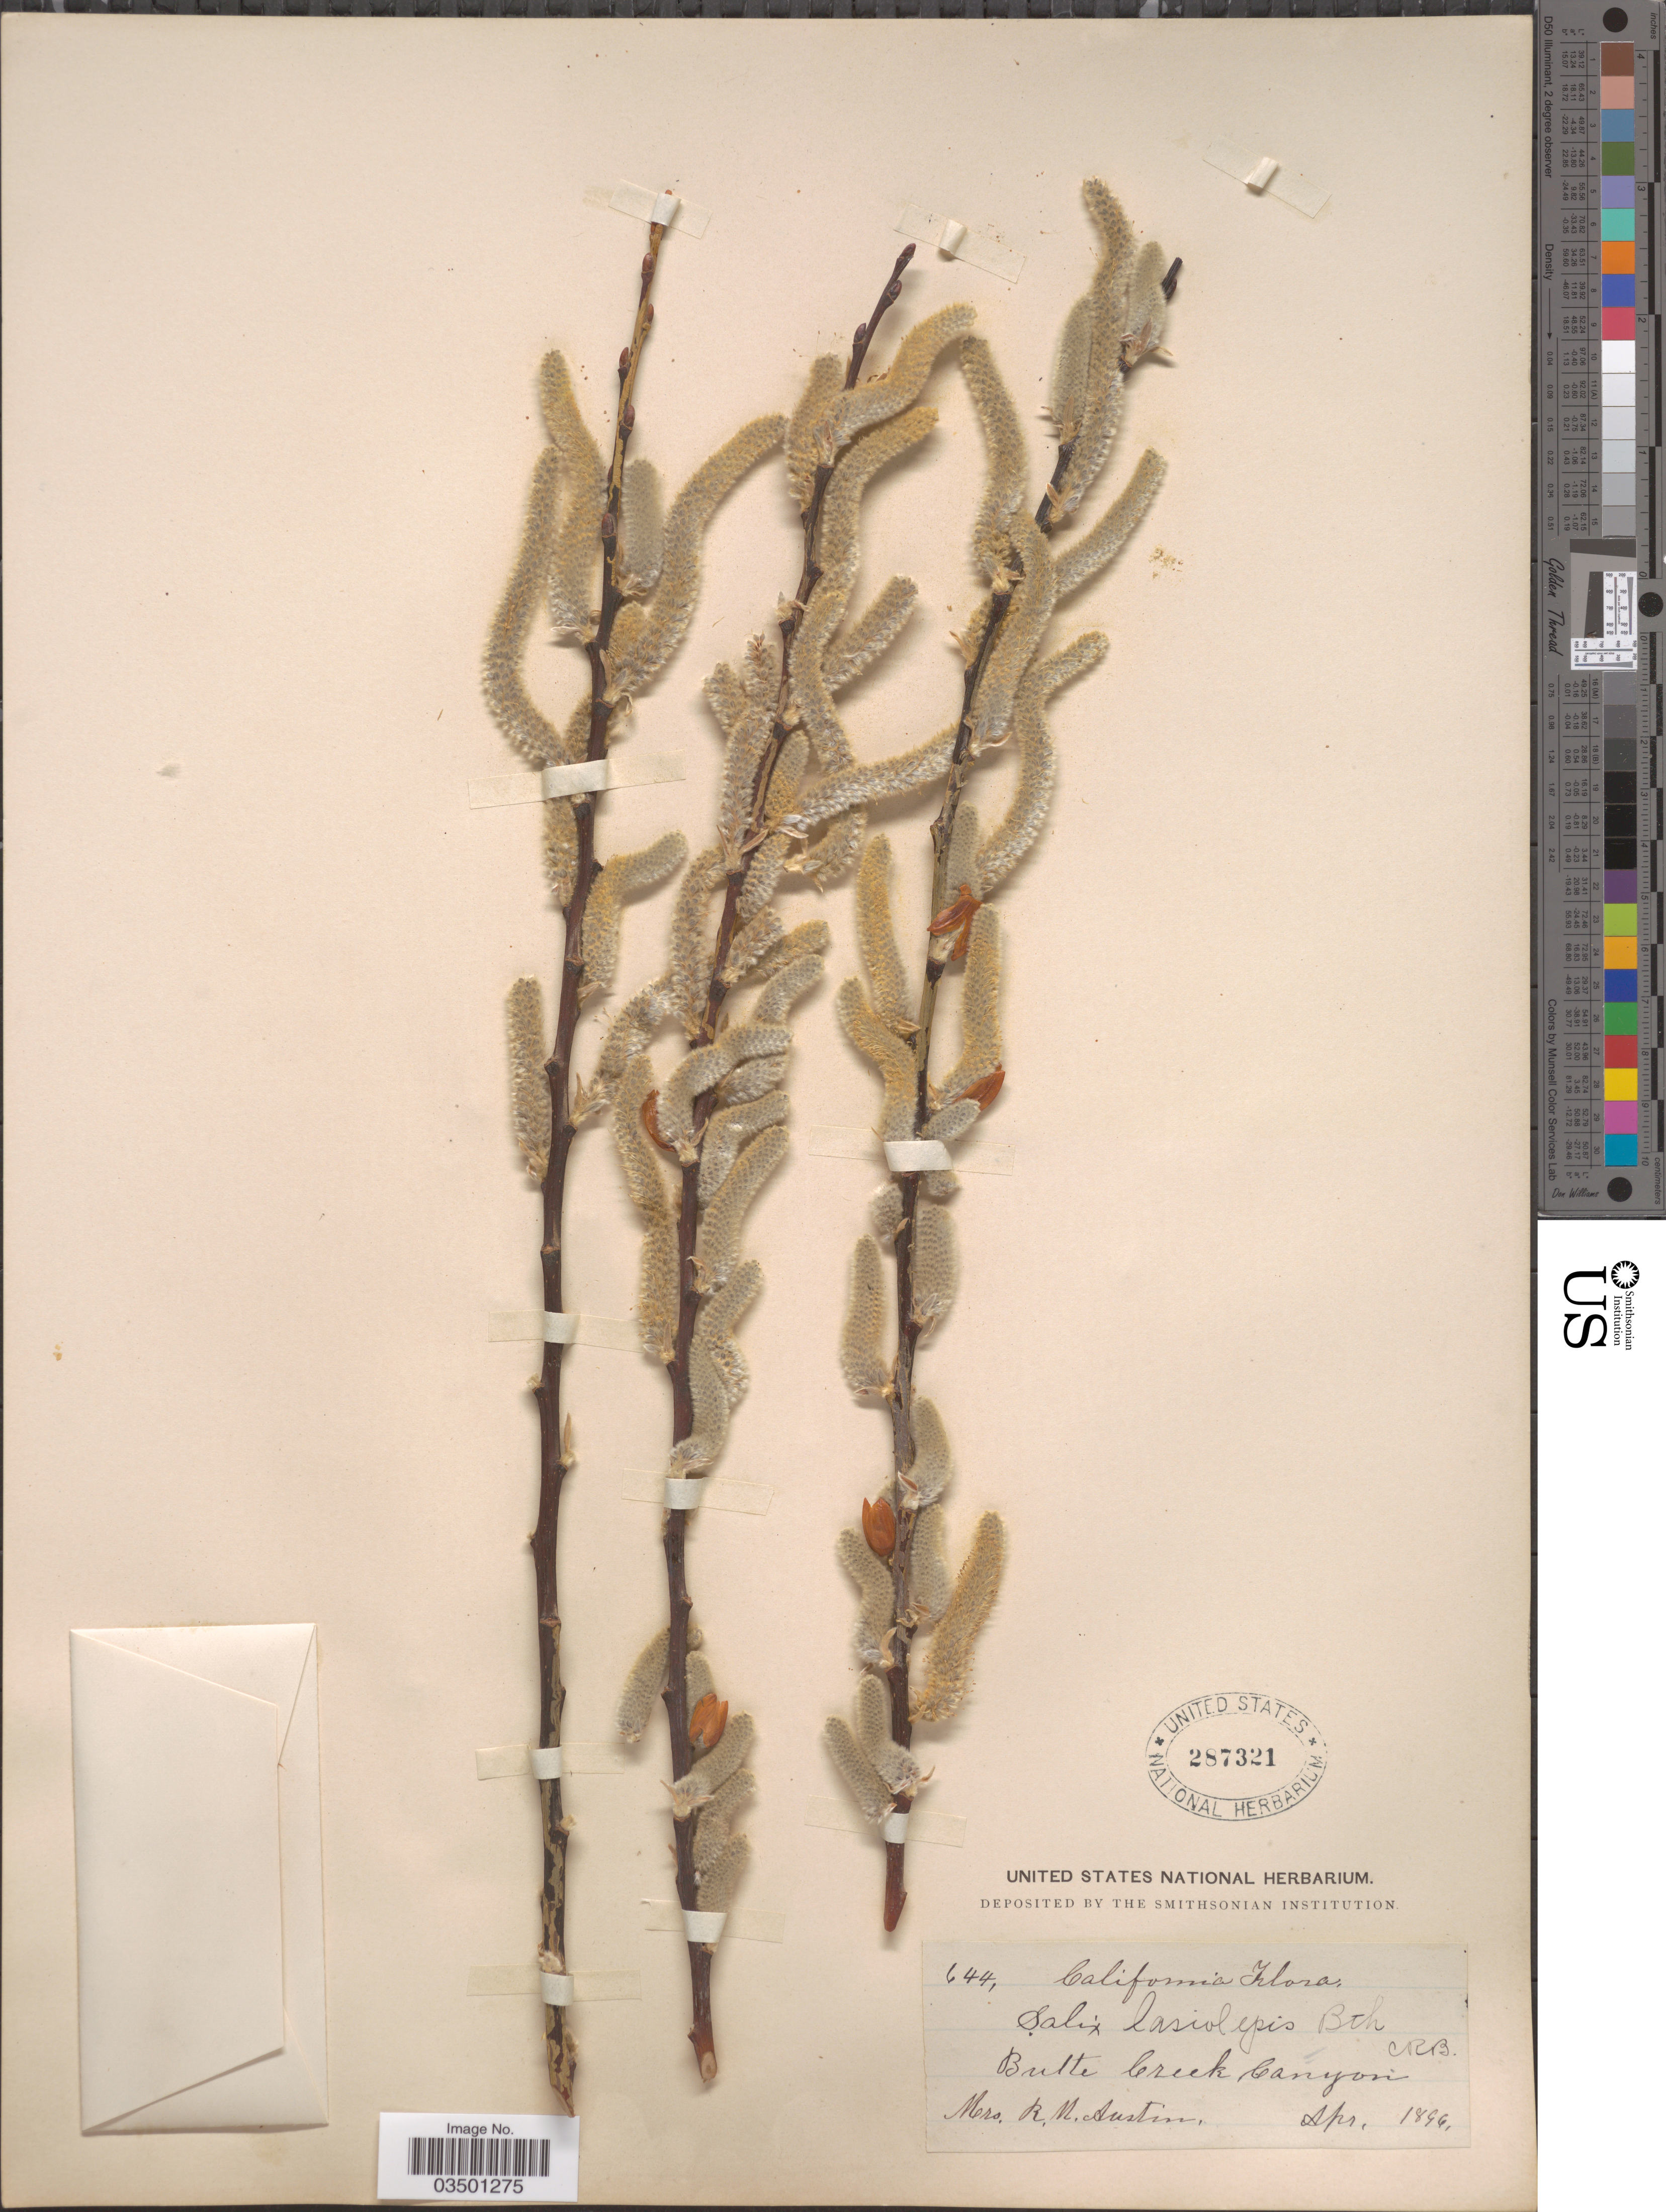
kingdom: Plantae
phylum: Tracheophyta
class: Magnoliopsida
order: Malpighiales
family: Salicaceae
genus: Salix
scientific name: Salix lasiolepis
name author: Benth.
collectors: R. Austin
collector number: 644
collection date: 1896-04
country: United States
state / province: California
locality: Butte Creek Canyon.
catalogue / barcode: US 287321